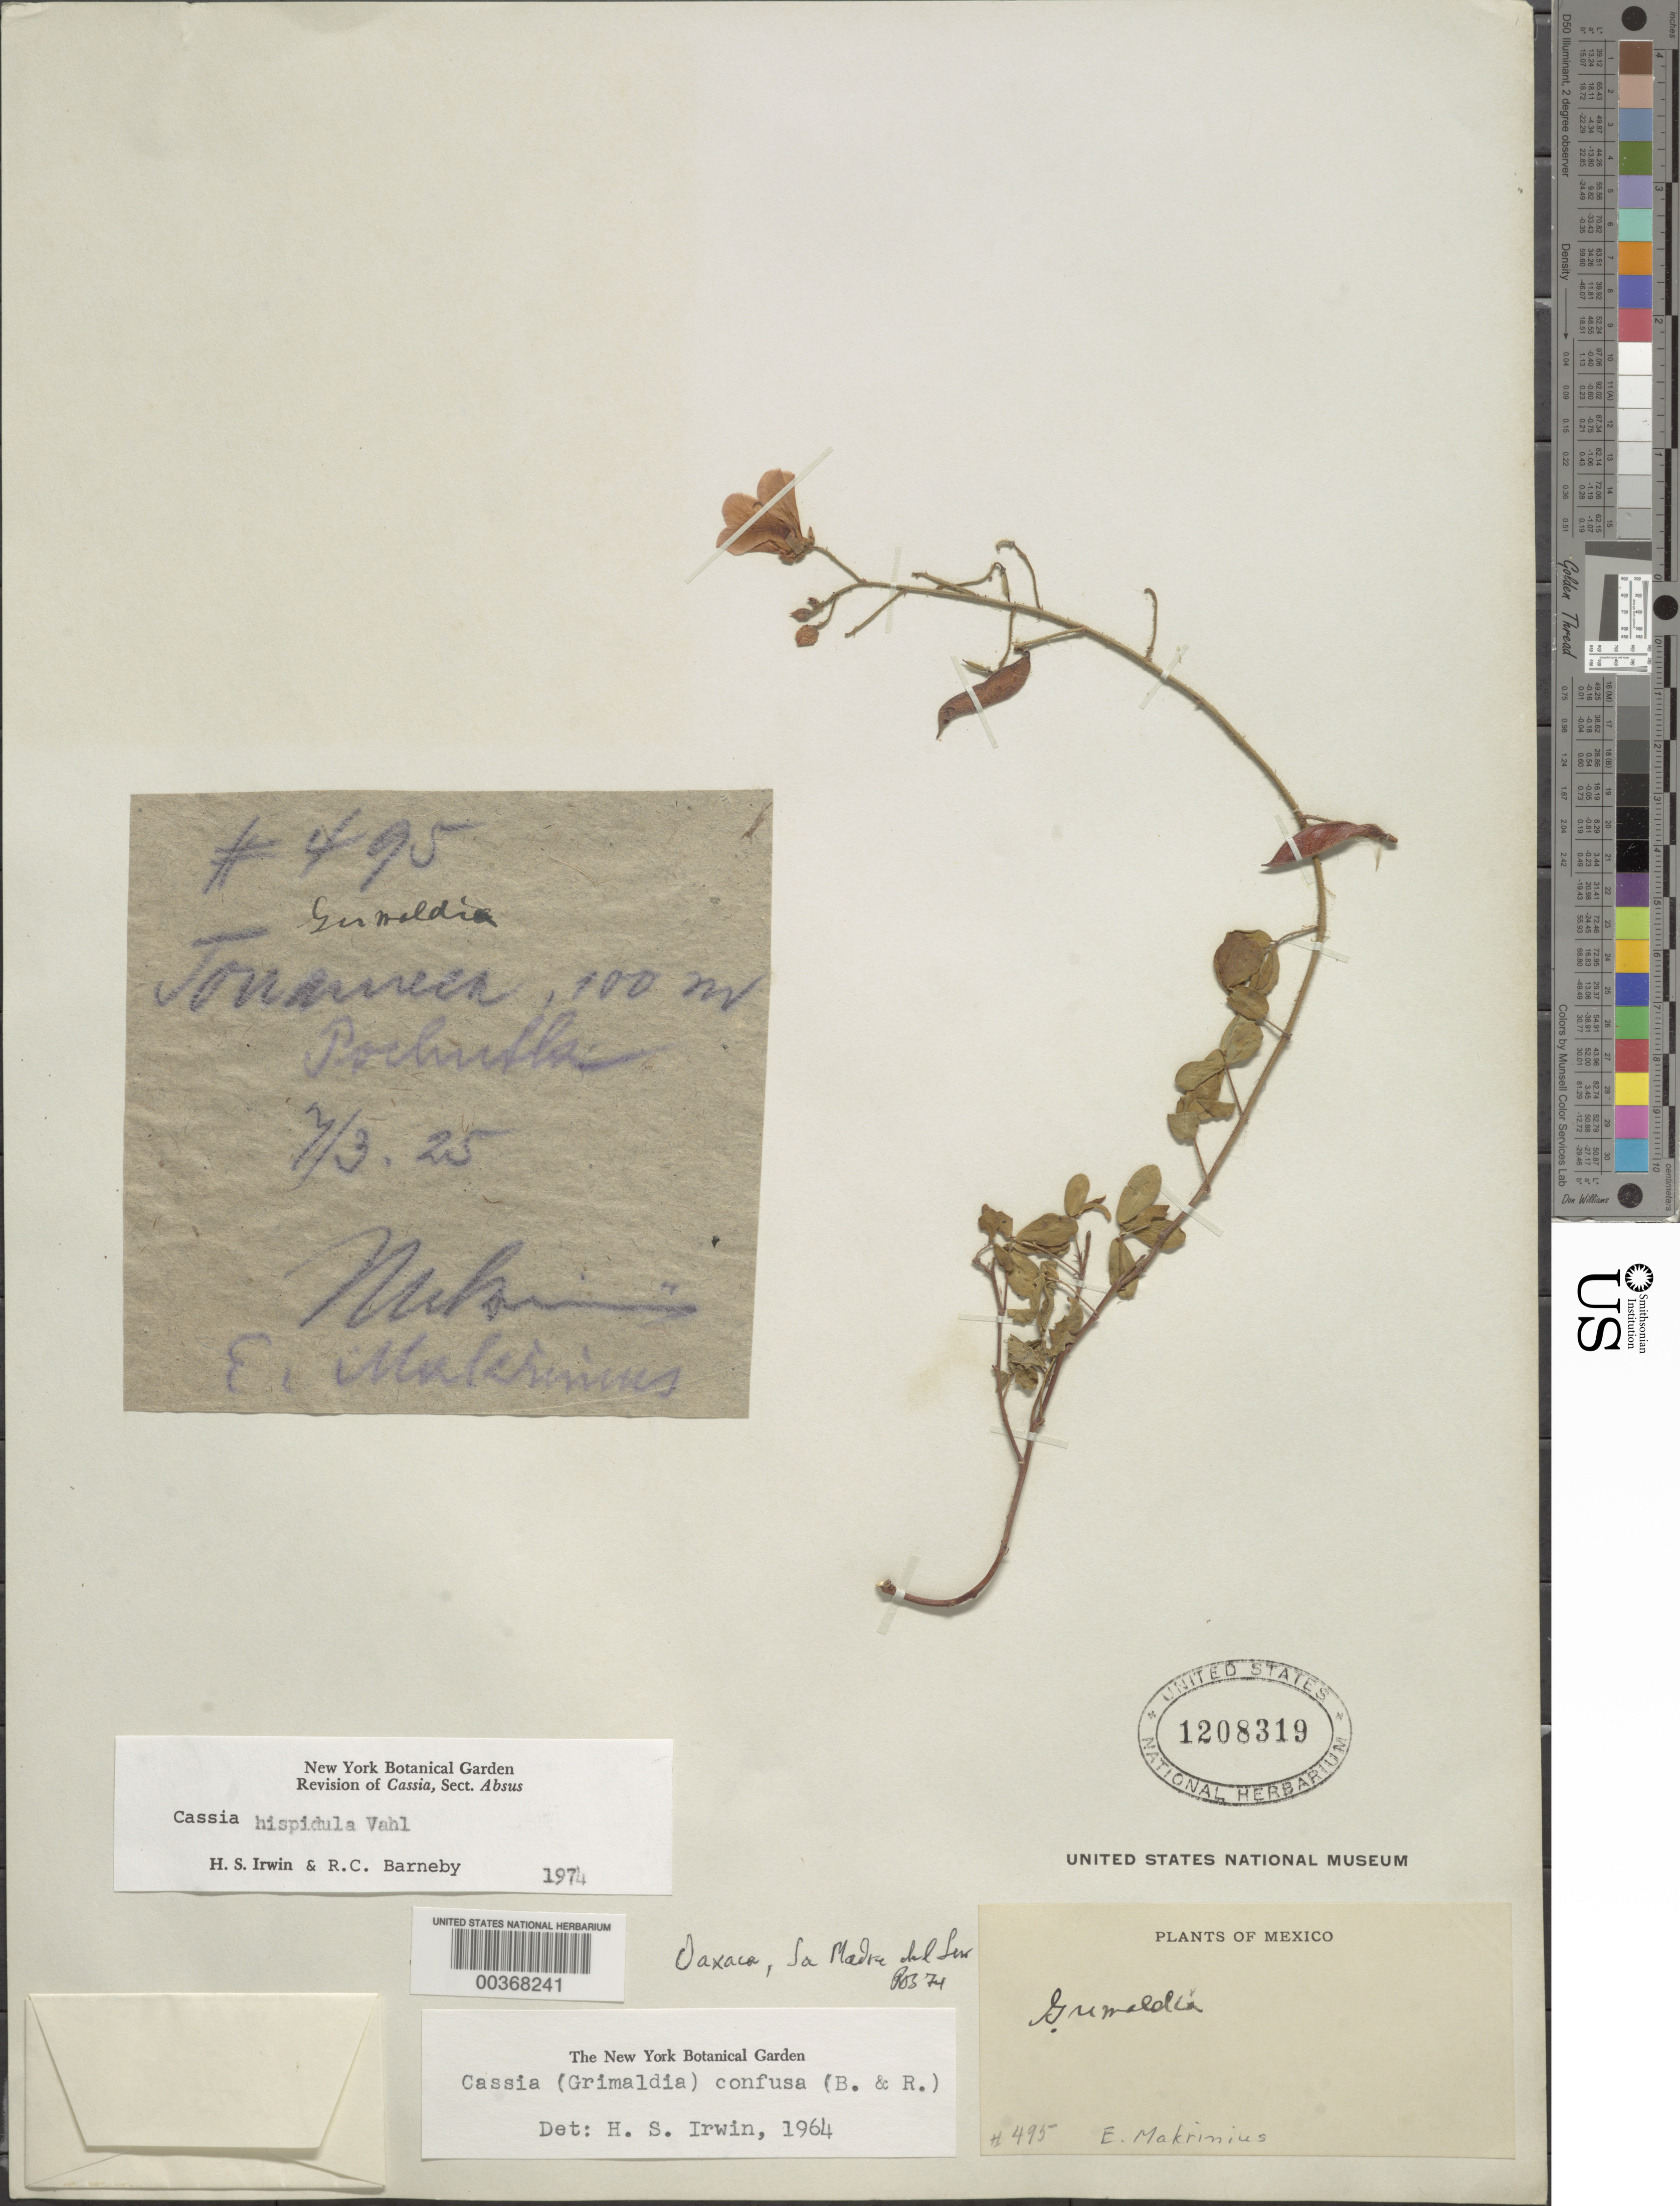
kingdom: Plantae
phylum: Tracheophyta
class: Magnoliopsida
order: Fabales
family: Fabaceae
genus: Chamaecrista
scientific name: Chamaecrista hispidula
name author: (Vahl) H.S. Irwin & Barneby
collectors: E. Makrinius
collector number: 495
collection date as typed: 07 Mar 1925 or 03 Jul 1925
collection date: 1925-03-07 or 1925-07-03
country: Mexico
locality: Tounneca; Pochutla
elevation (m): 100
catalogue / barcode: US 1208319